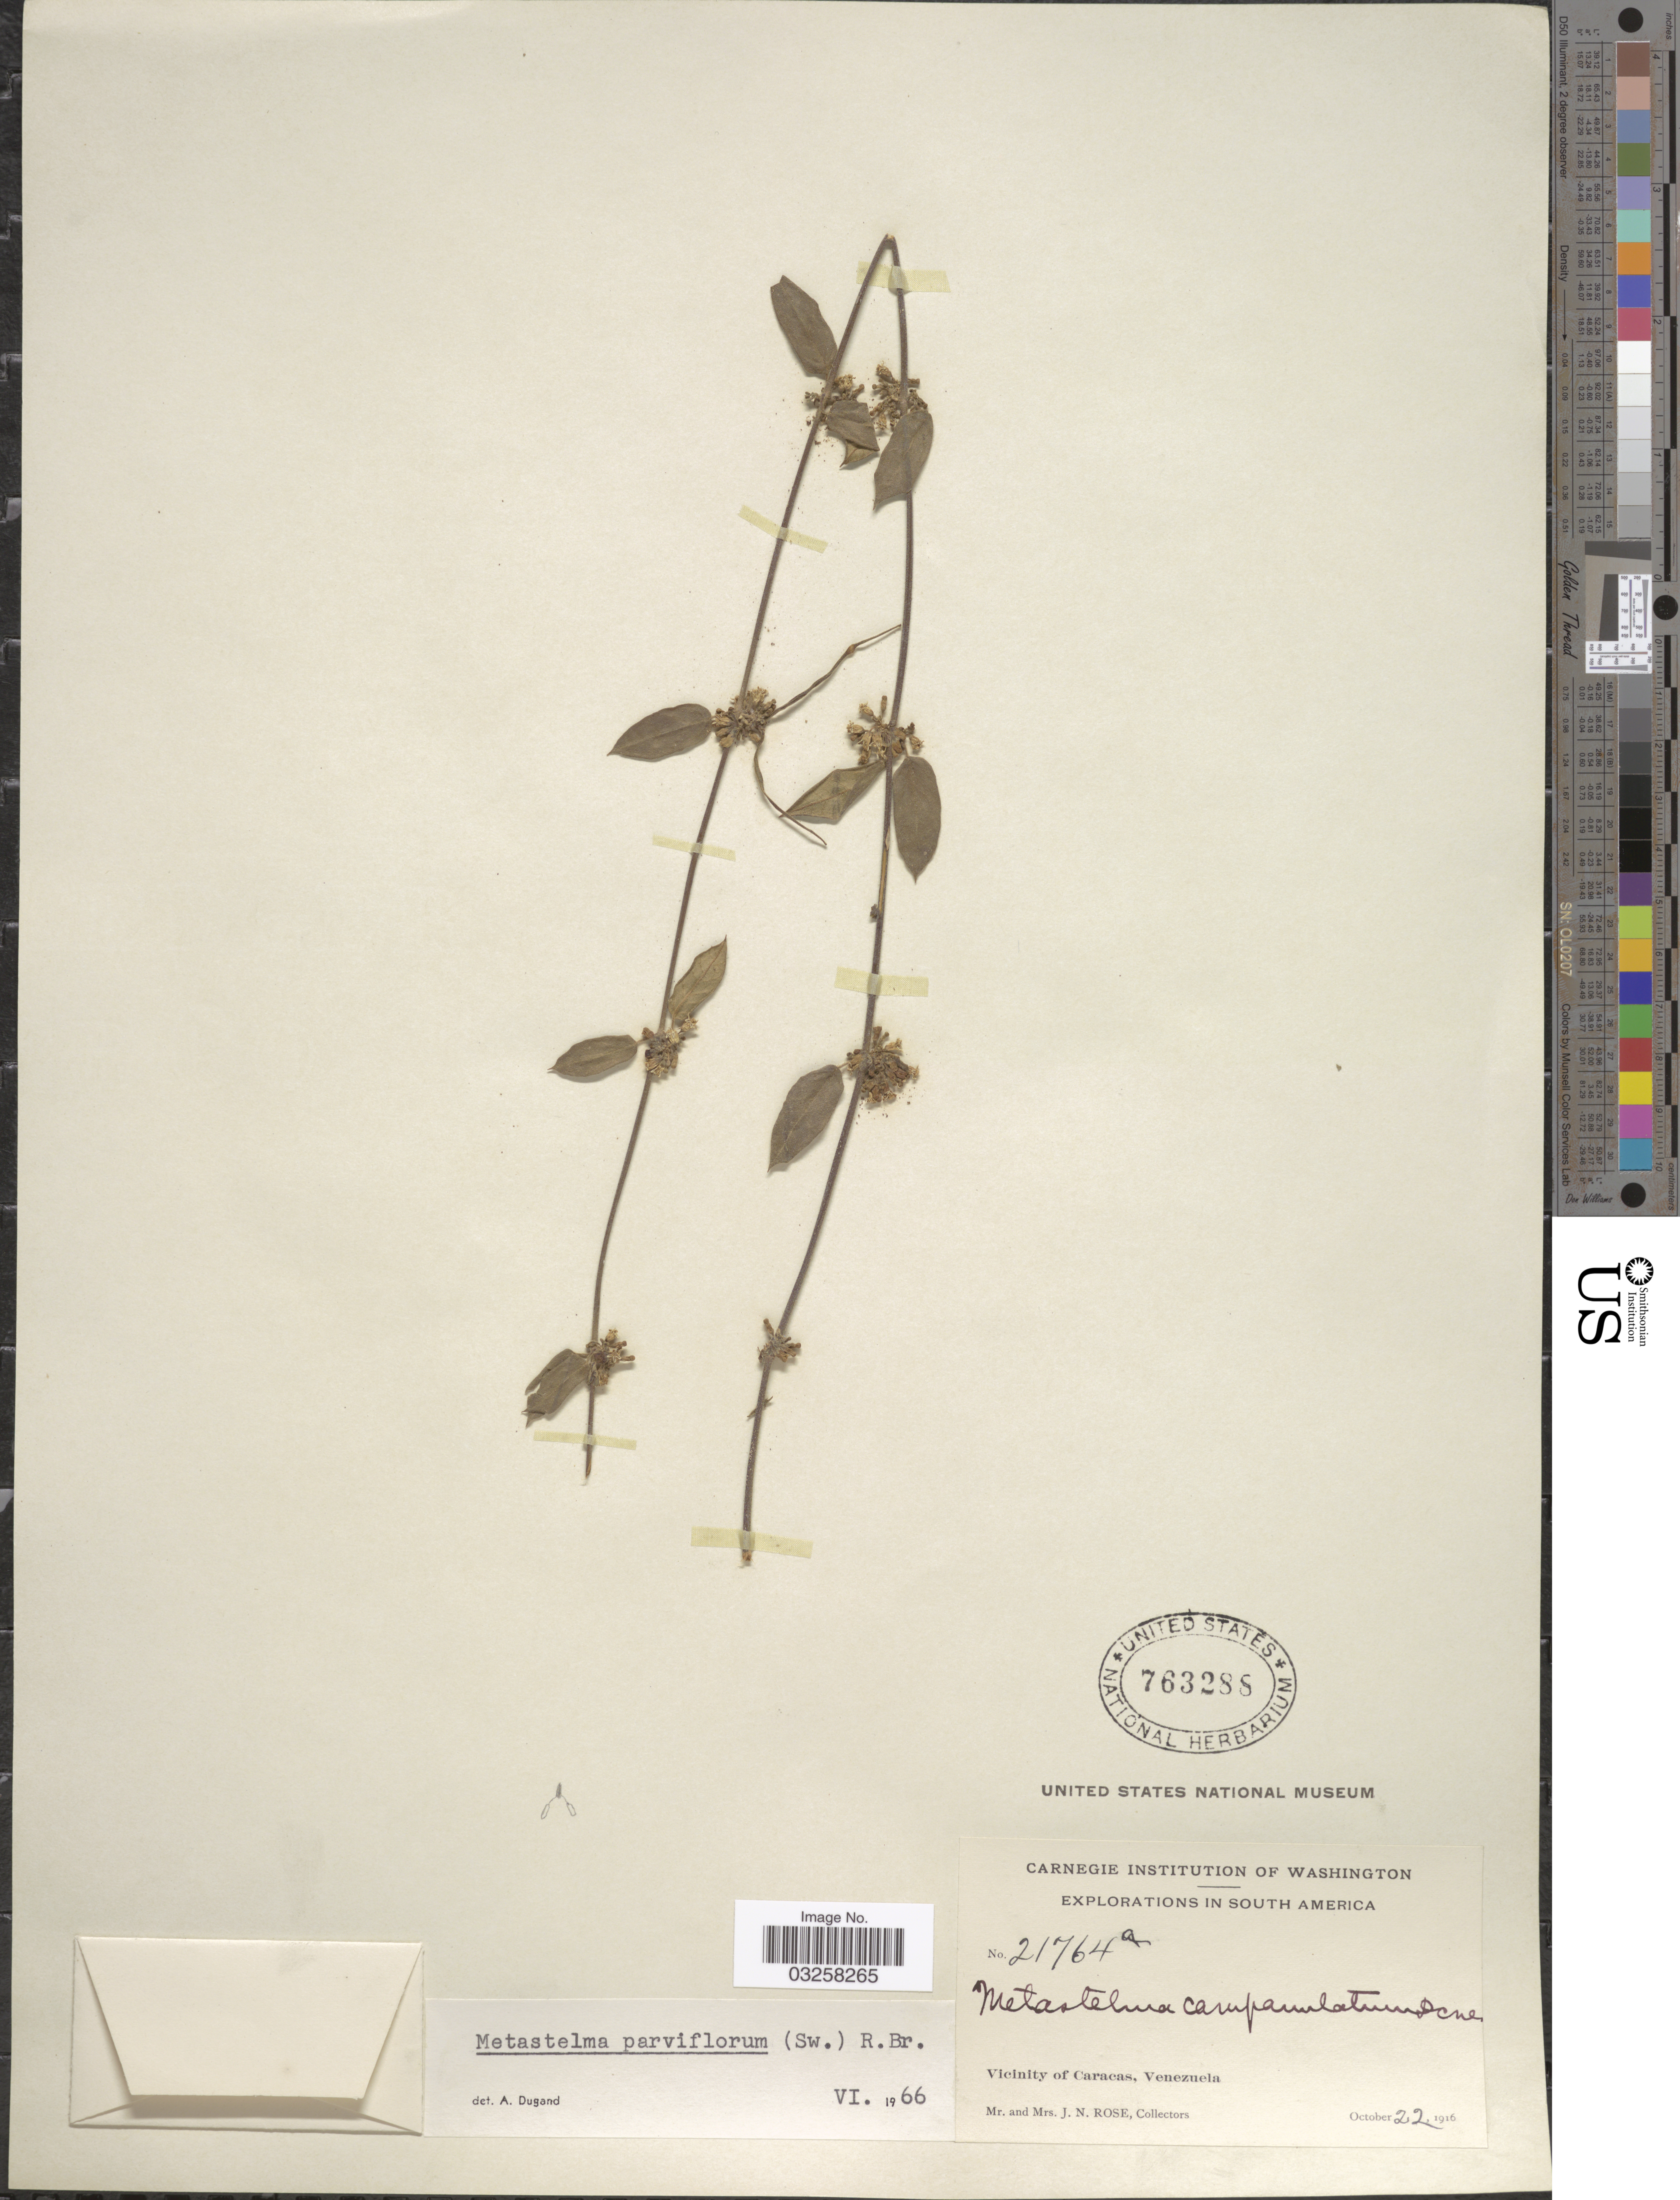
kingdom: Plantae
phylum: Tracheophyta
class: Magnoliopsida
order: Gentianales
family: Apocynaceae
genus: Metastelma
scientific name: Metastelma parviflorum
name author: (Sw.) Schult.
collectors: J. N. Rose & L. B. Rose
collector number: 21764a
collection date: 1916-10-22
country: Venezuela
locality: Vicinity of Caracas.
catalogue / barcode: US 763288